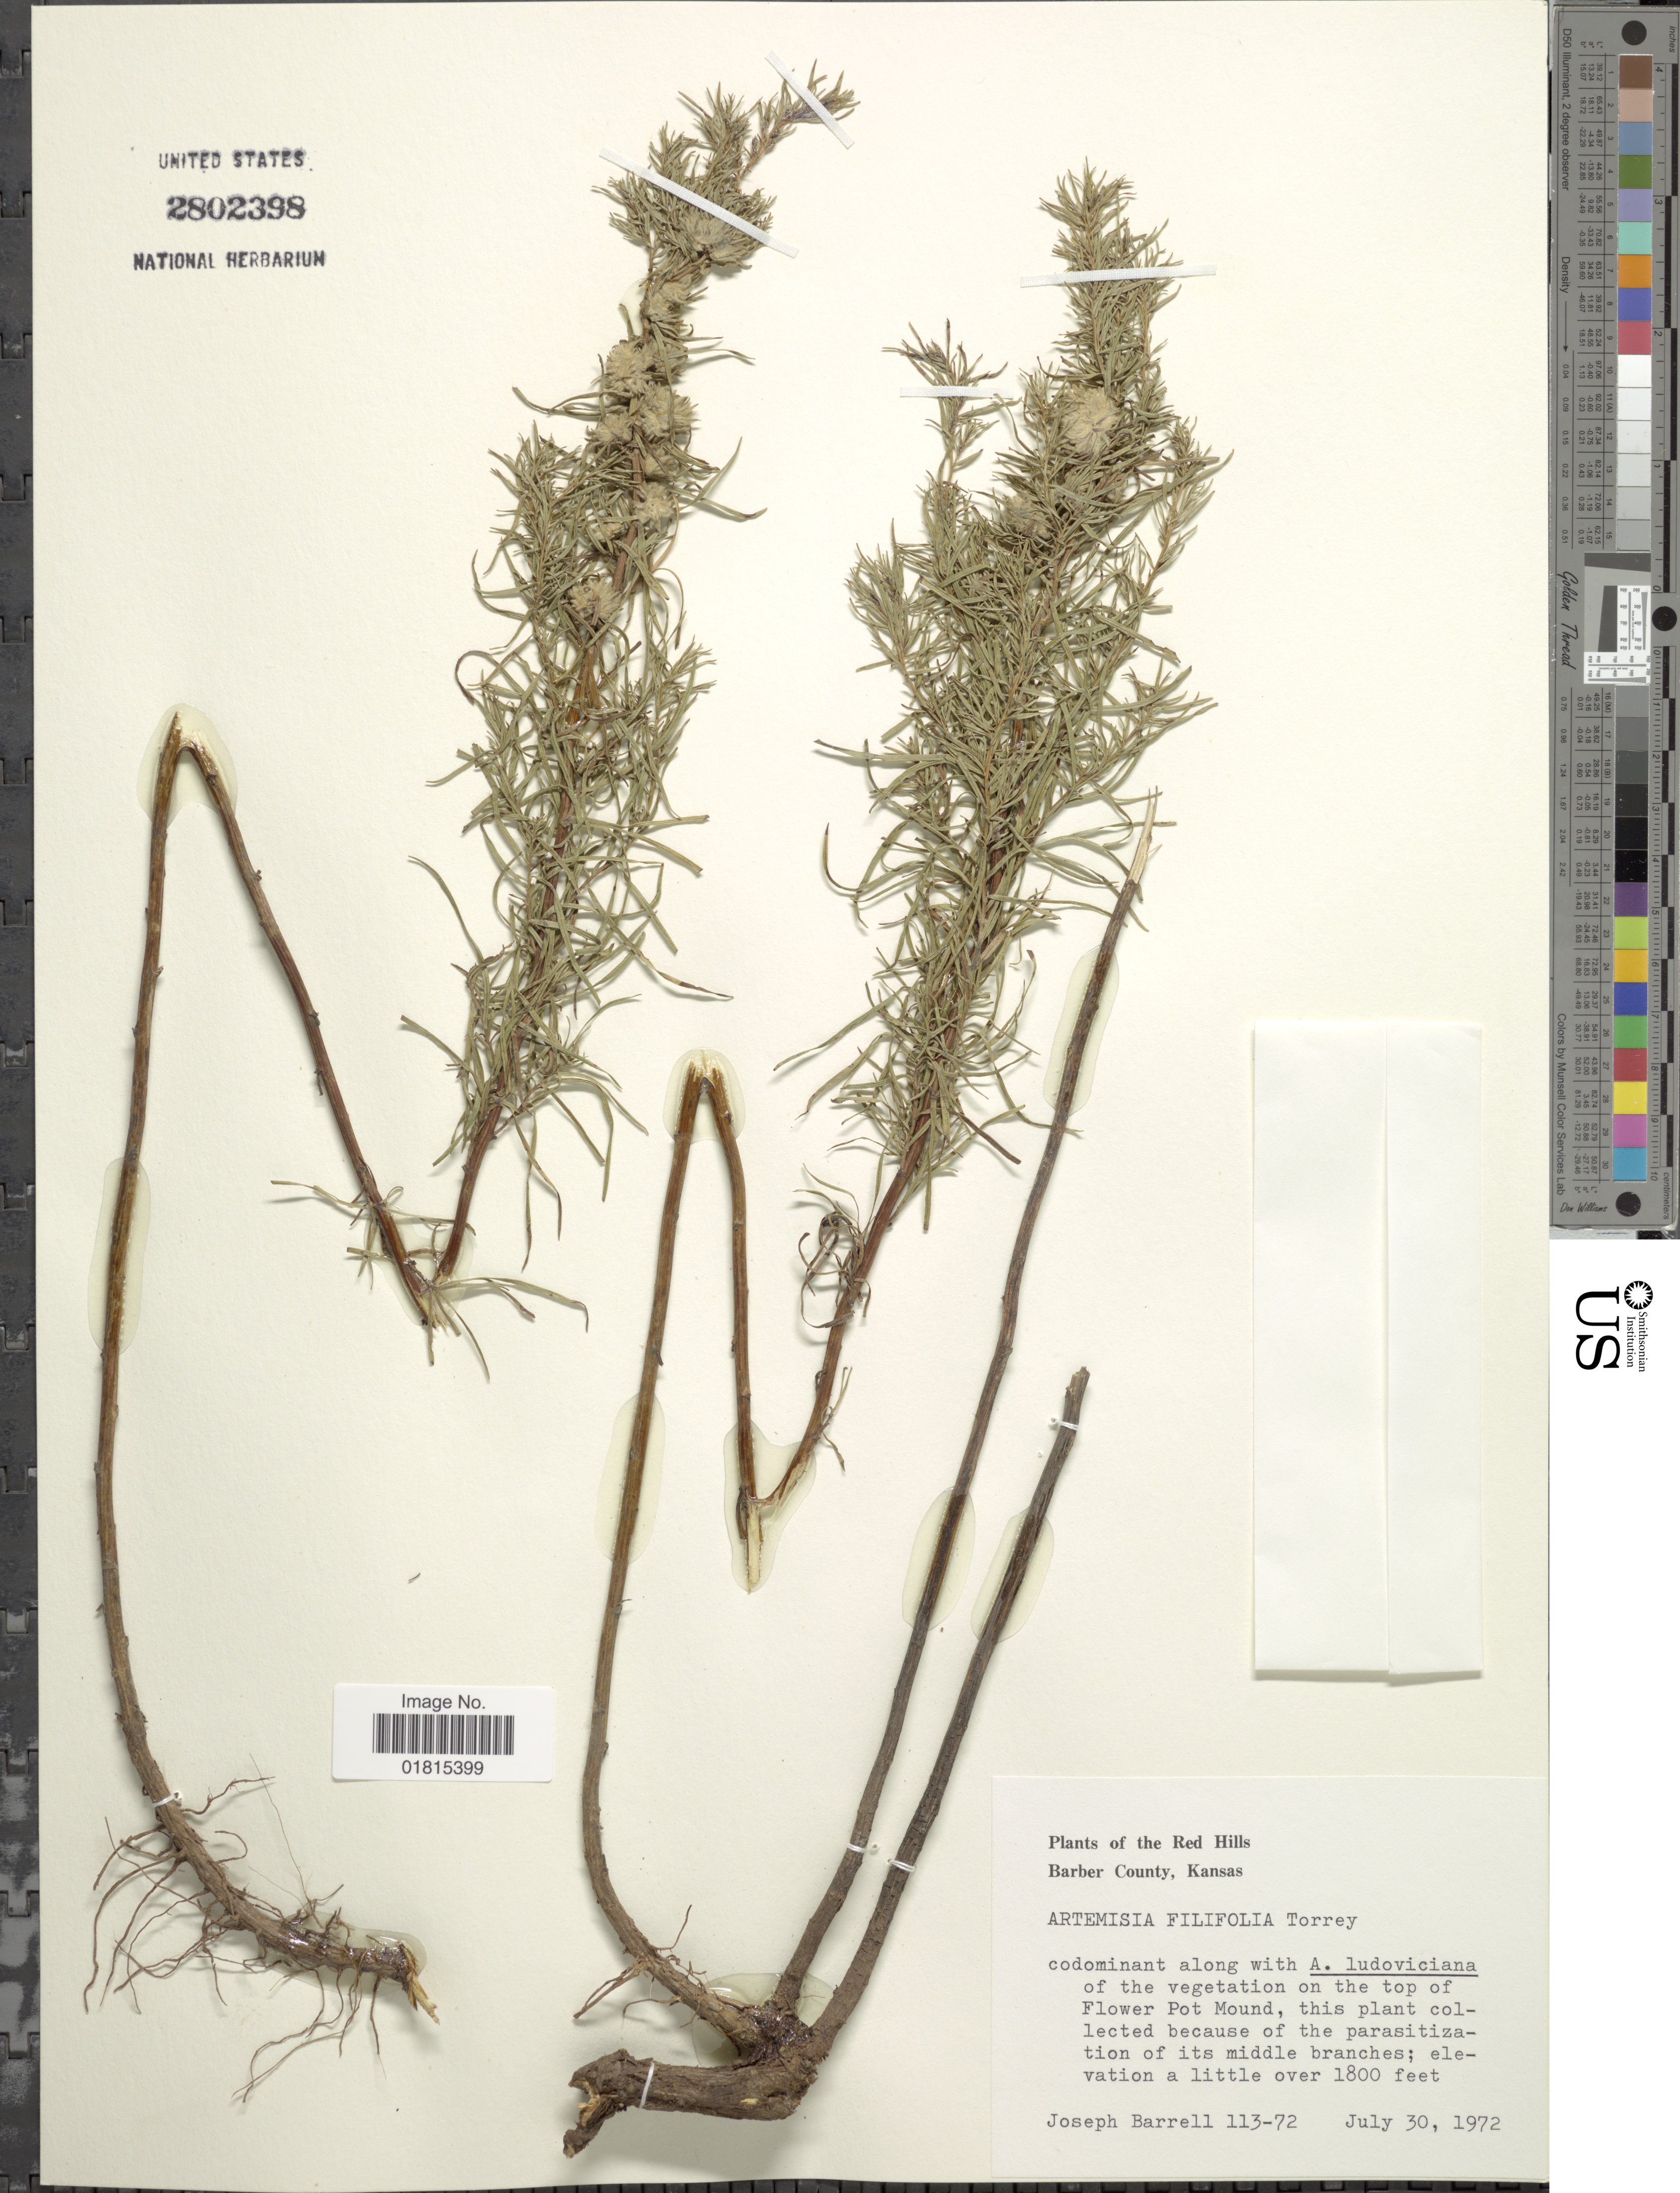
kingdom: Plantae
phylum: Tracheophyta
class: Magnoliopsida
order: Asterales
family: Asteraceae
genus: Artemisia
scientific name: Artemisia filifolia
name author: Torr.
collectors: J. Barrell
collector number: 113-72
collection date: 1972-07-30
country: United States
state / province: Kansas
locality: Red Hills. Barber County, Kansas. On the top of Flower Pot Mound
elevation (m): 1800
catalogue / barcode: US 2802398